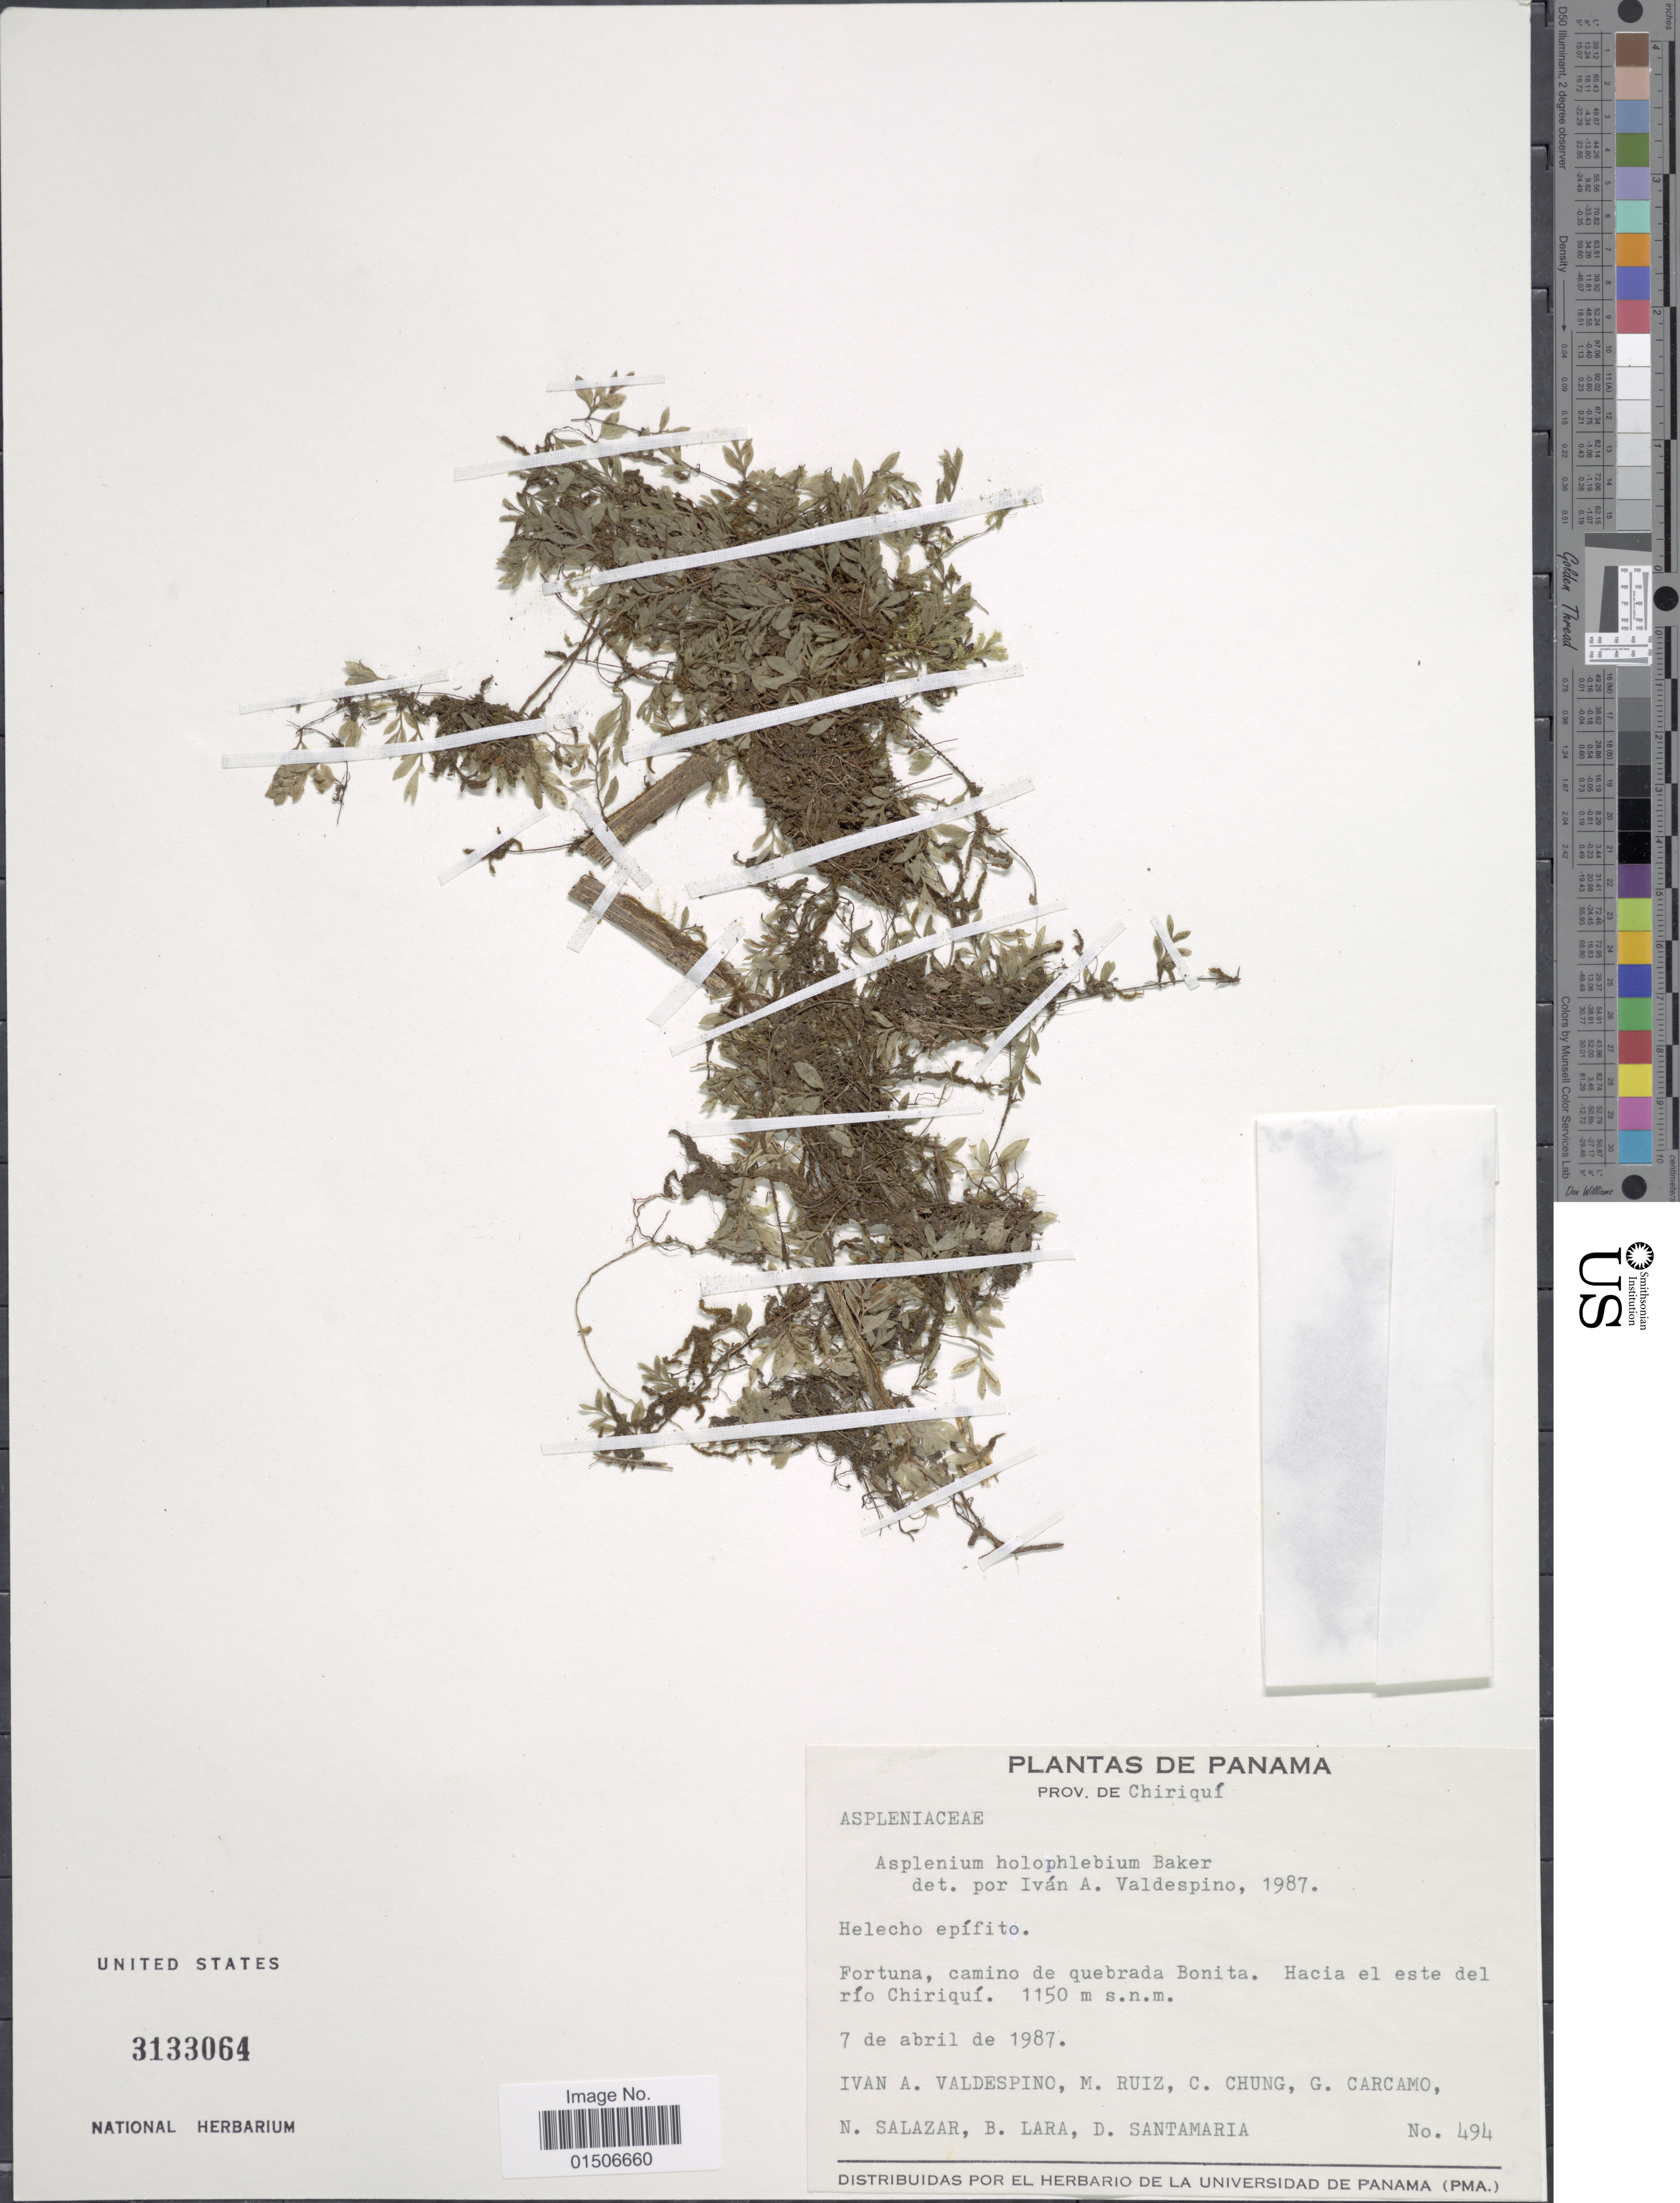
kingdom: Plantae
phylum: Tracheophyta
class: Polypodiopsida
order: Polypodiales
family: Aspleniaceae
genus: Asplenium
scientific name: Asplenium holophlebium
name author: Baker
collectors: I. A. Valdespino, M. Ruiz, C. Chung, G. Carcamo & et al.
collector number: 494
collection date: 1987-04-07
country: Panama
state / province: Chiriqui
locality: Fortuna, camino de quebrada Bonita. Hacia el este del río Chiriquí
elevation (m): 1150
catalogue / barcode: US 3133064